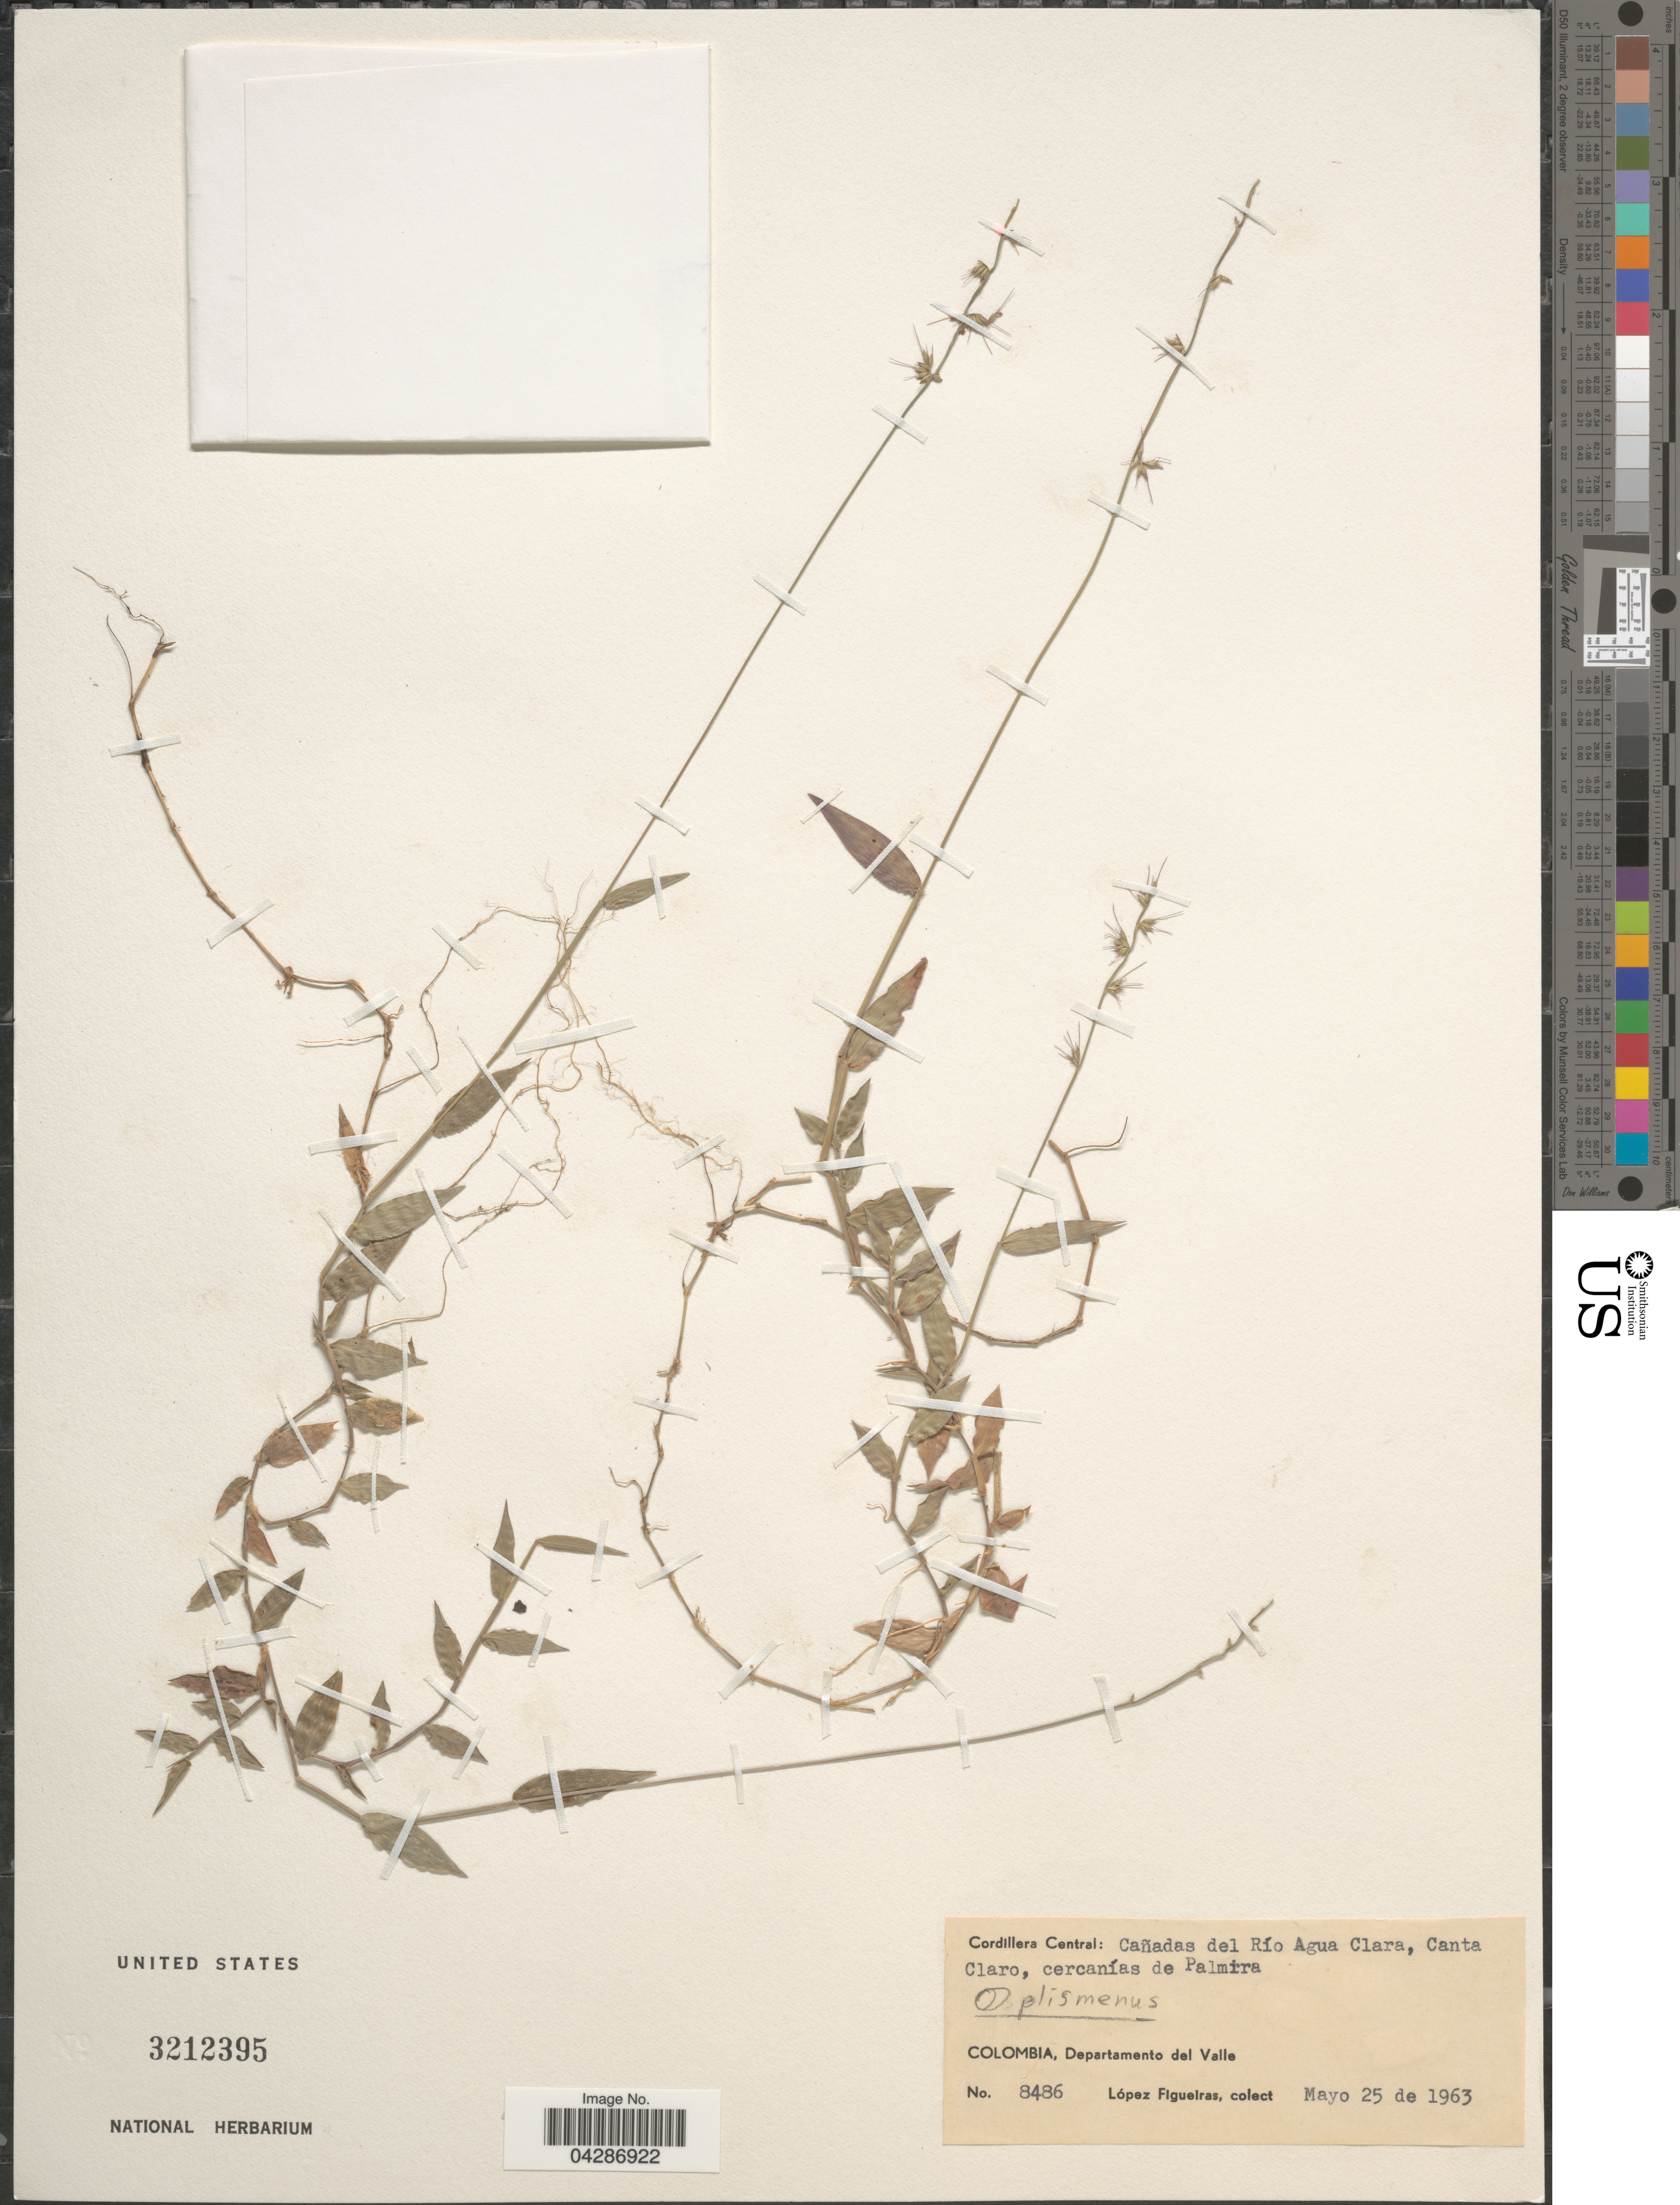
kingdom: Plantae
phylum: Tracheophyta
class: Liliopsida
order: Poales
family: Poaceae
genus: Oplismenus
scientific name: Oplismenus sp.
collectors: M. López Figueiras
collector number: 8486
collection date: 1963-05-25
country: Colombia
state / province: Valle del Cauca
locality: Cordillera Central: Cañadas del Río Agua Clara, Canta Claro, cercanías de Palmira. Departamento del Valle.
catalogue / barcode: US 3212395